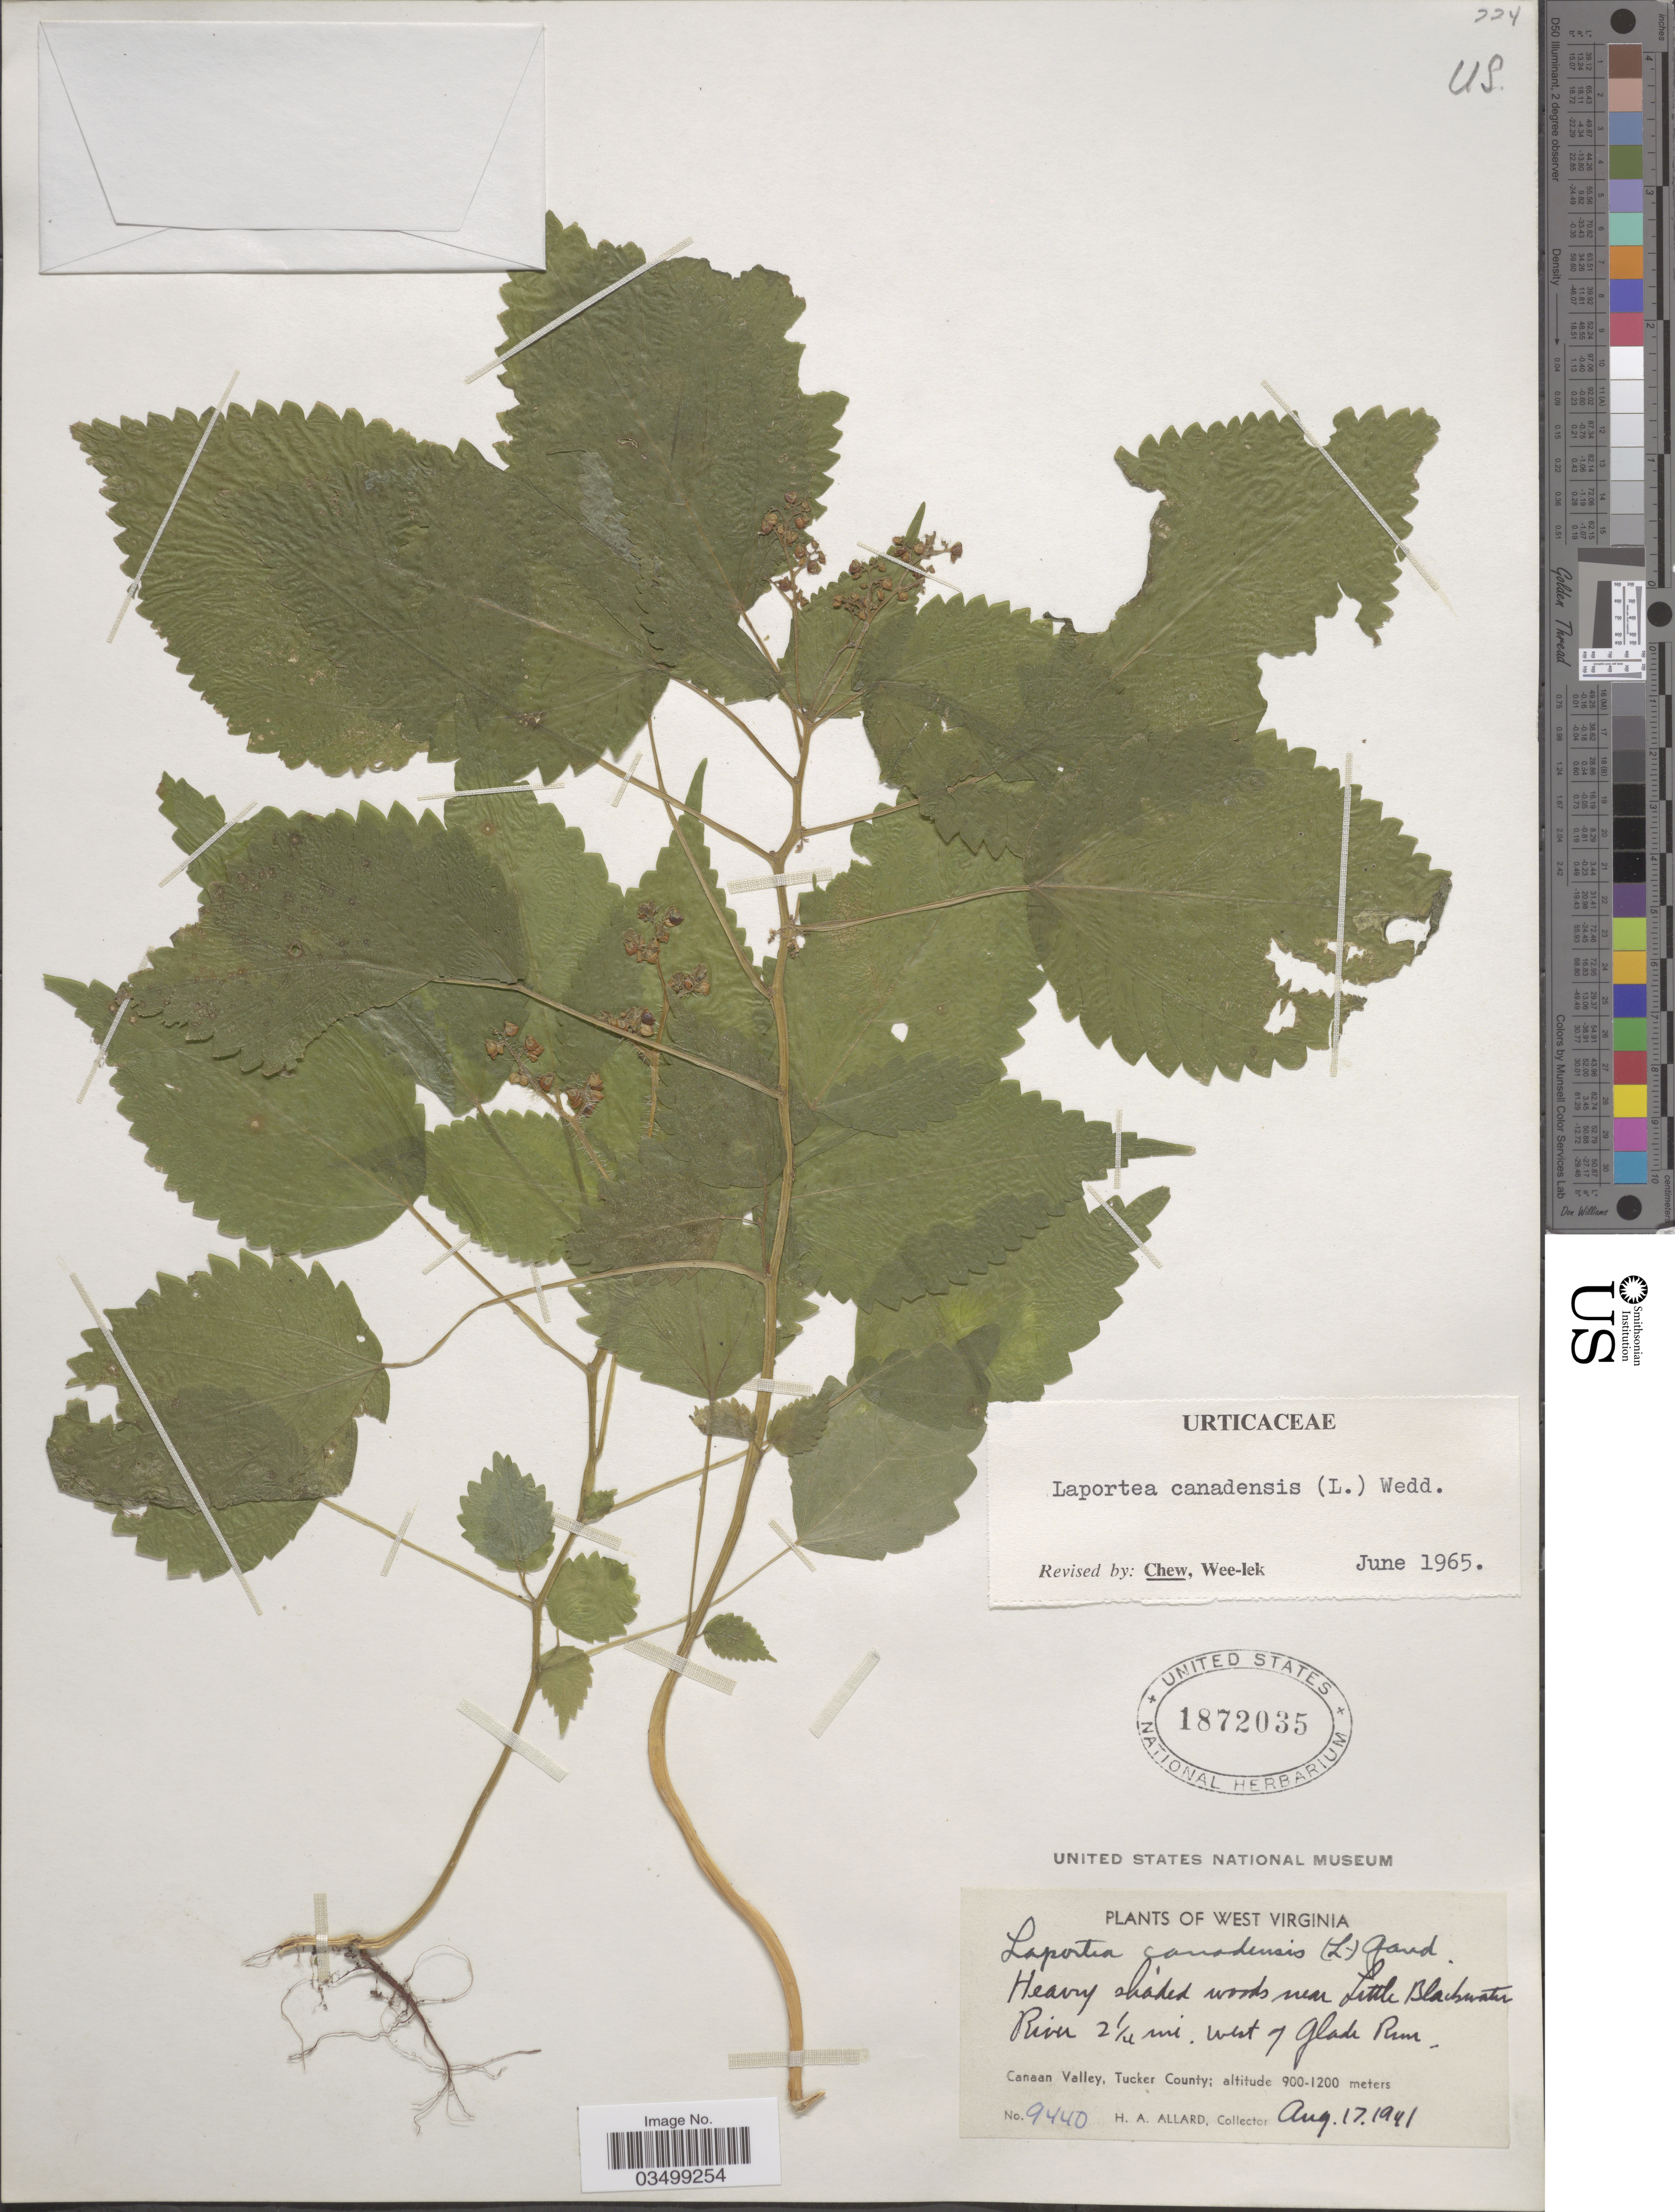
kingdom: Plantae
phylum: Tracheophyta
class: Magnoliopsida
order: Rosales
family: Urticaceae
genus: Laportea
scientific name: Laportea canadensis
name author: (L.) Wedd.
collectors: H. A. Allard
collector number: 9440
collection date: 1941-08-17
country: United States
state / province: West Virginia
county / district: Tucker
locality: Heavy shaded woods near Little Blackwater River 2¼ mi. west of Glade Run. Canaan Valley, Tucker County.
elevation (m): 900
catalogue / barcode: US 1872035